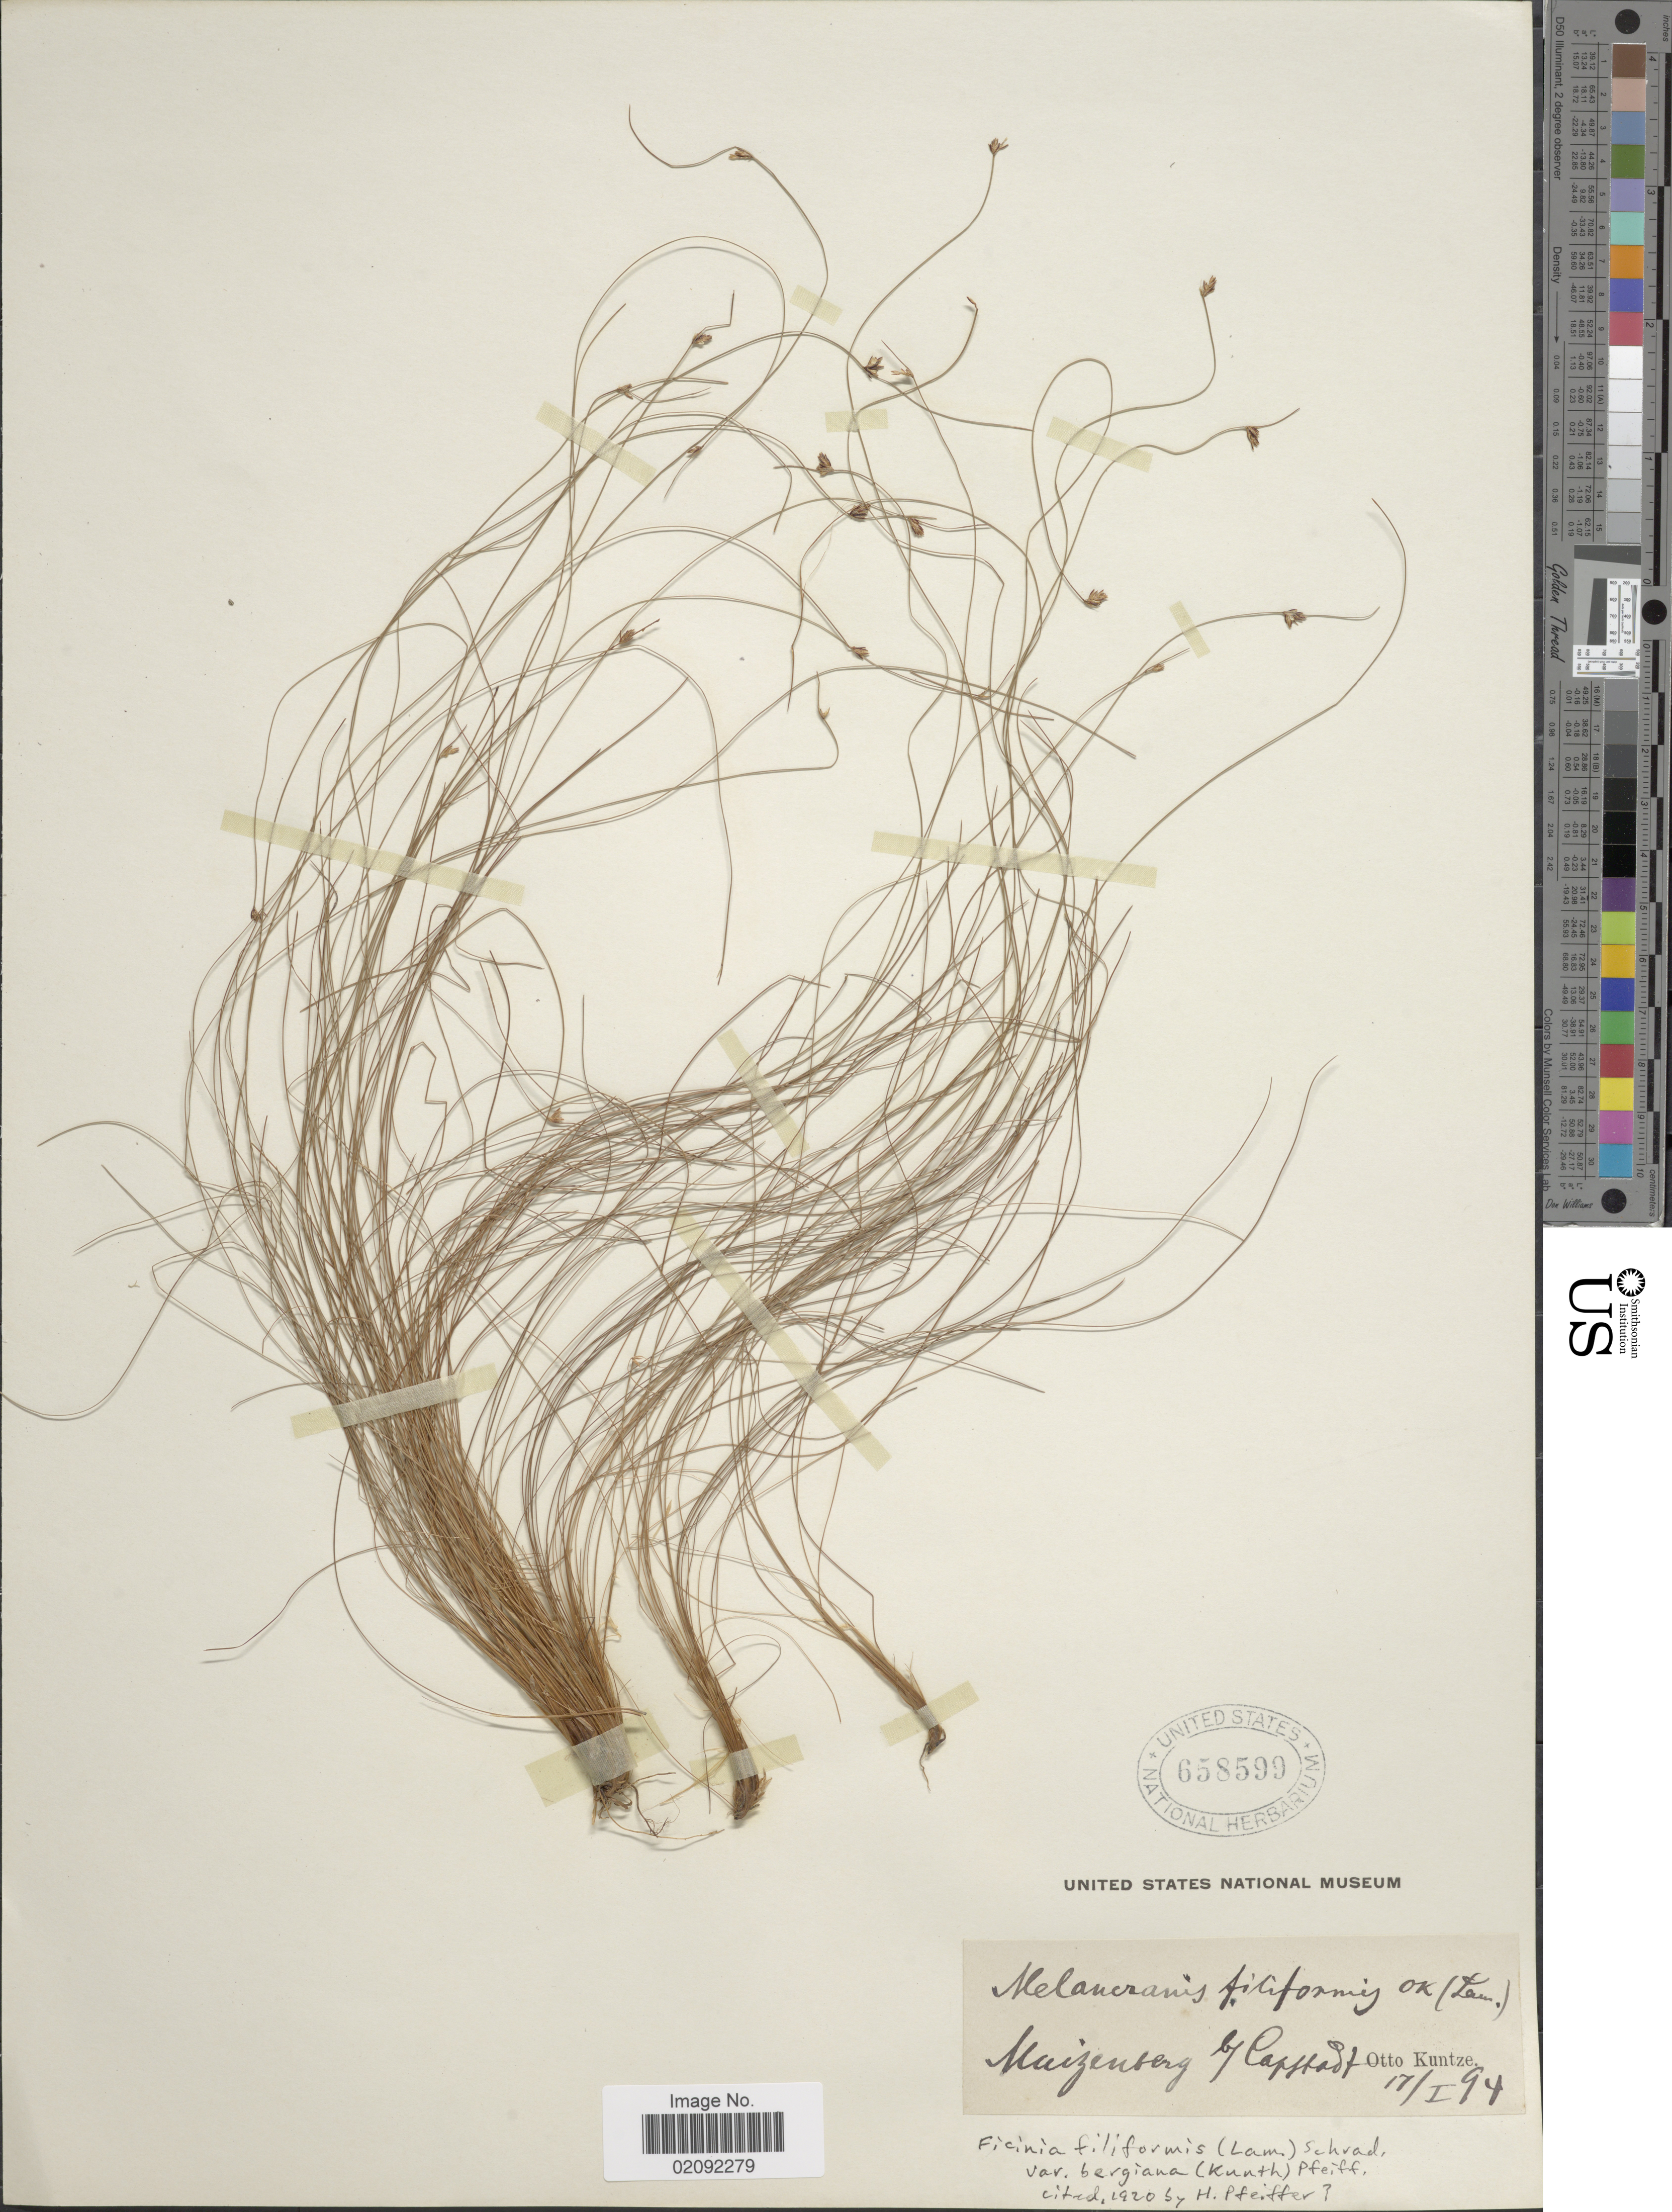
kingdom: Plantae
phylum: Tracheophyta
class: Liliopsida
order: Poales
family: Cyperaceae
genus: Ficinia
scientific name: Ficinia filiformis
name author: (Lam.) Schrad.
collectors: C.E.O. Kuntze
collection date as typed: Transcribed d/m/y: 17/1/94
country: South Africa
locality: Muizenberg, Capstadt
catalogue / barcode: US 658599